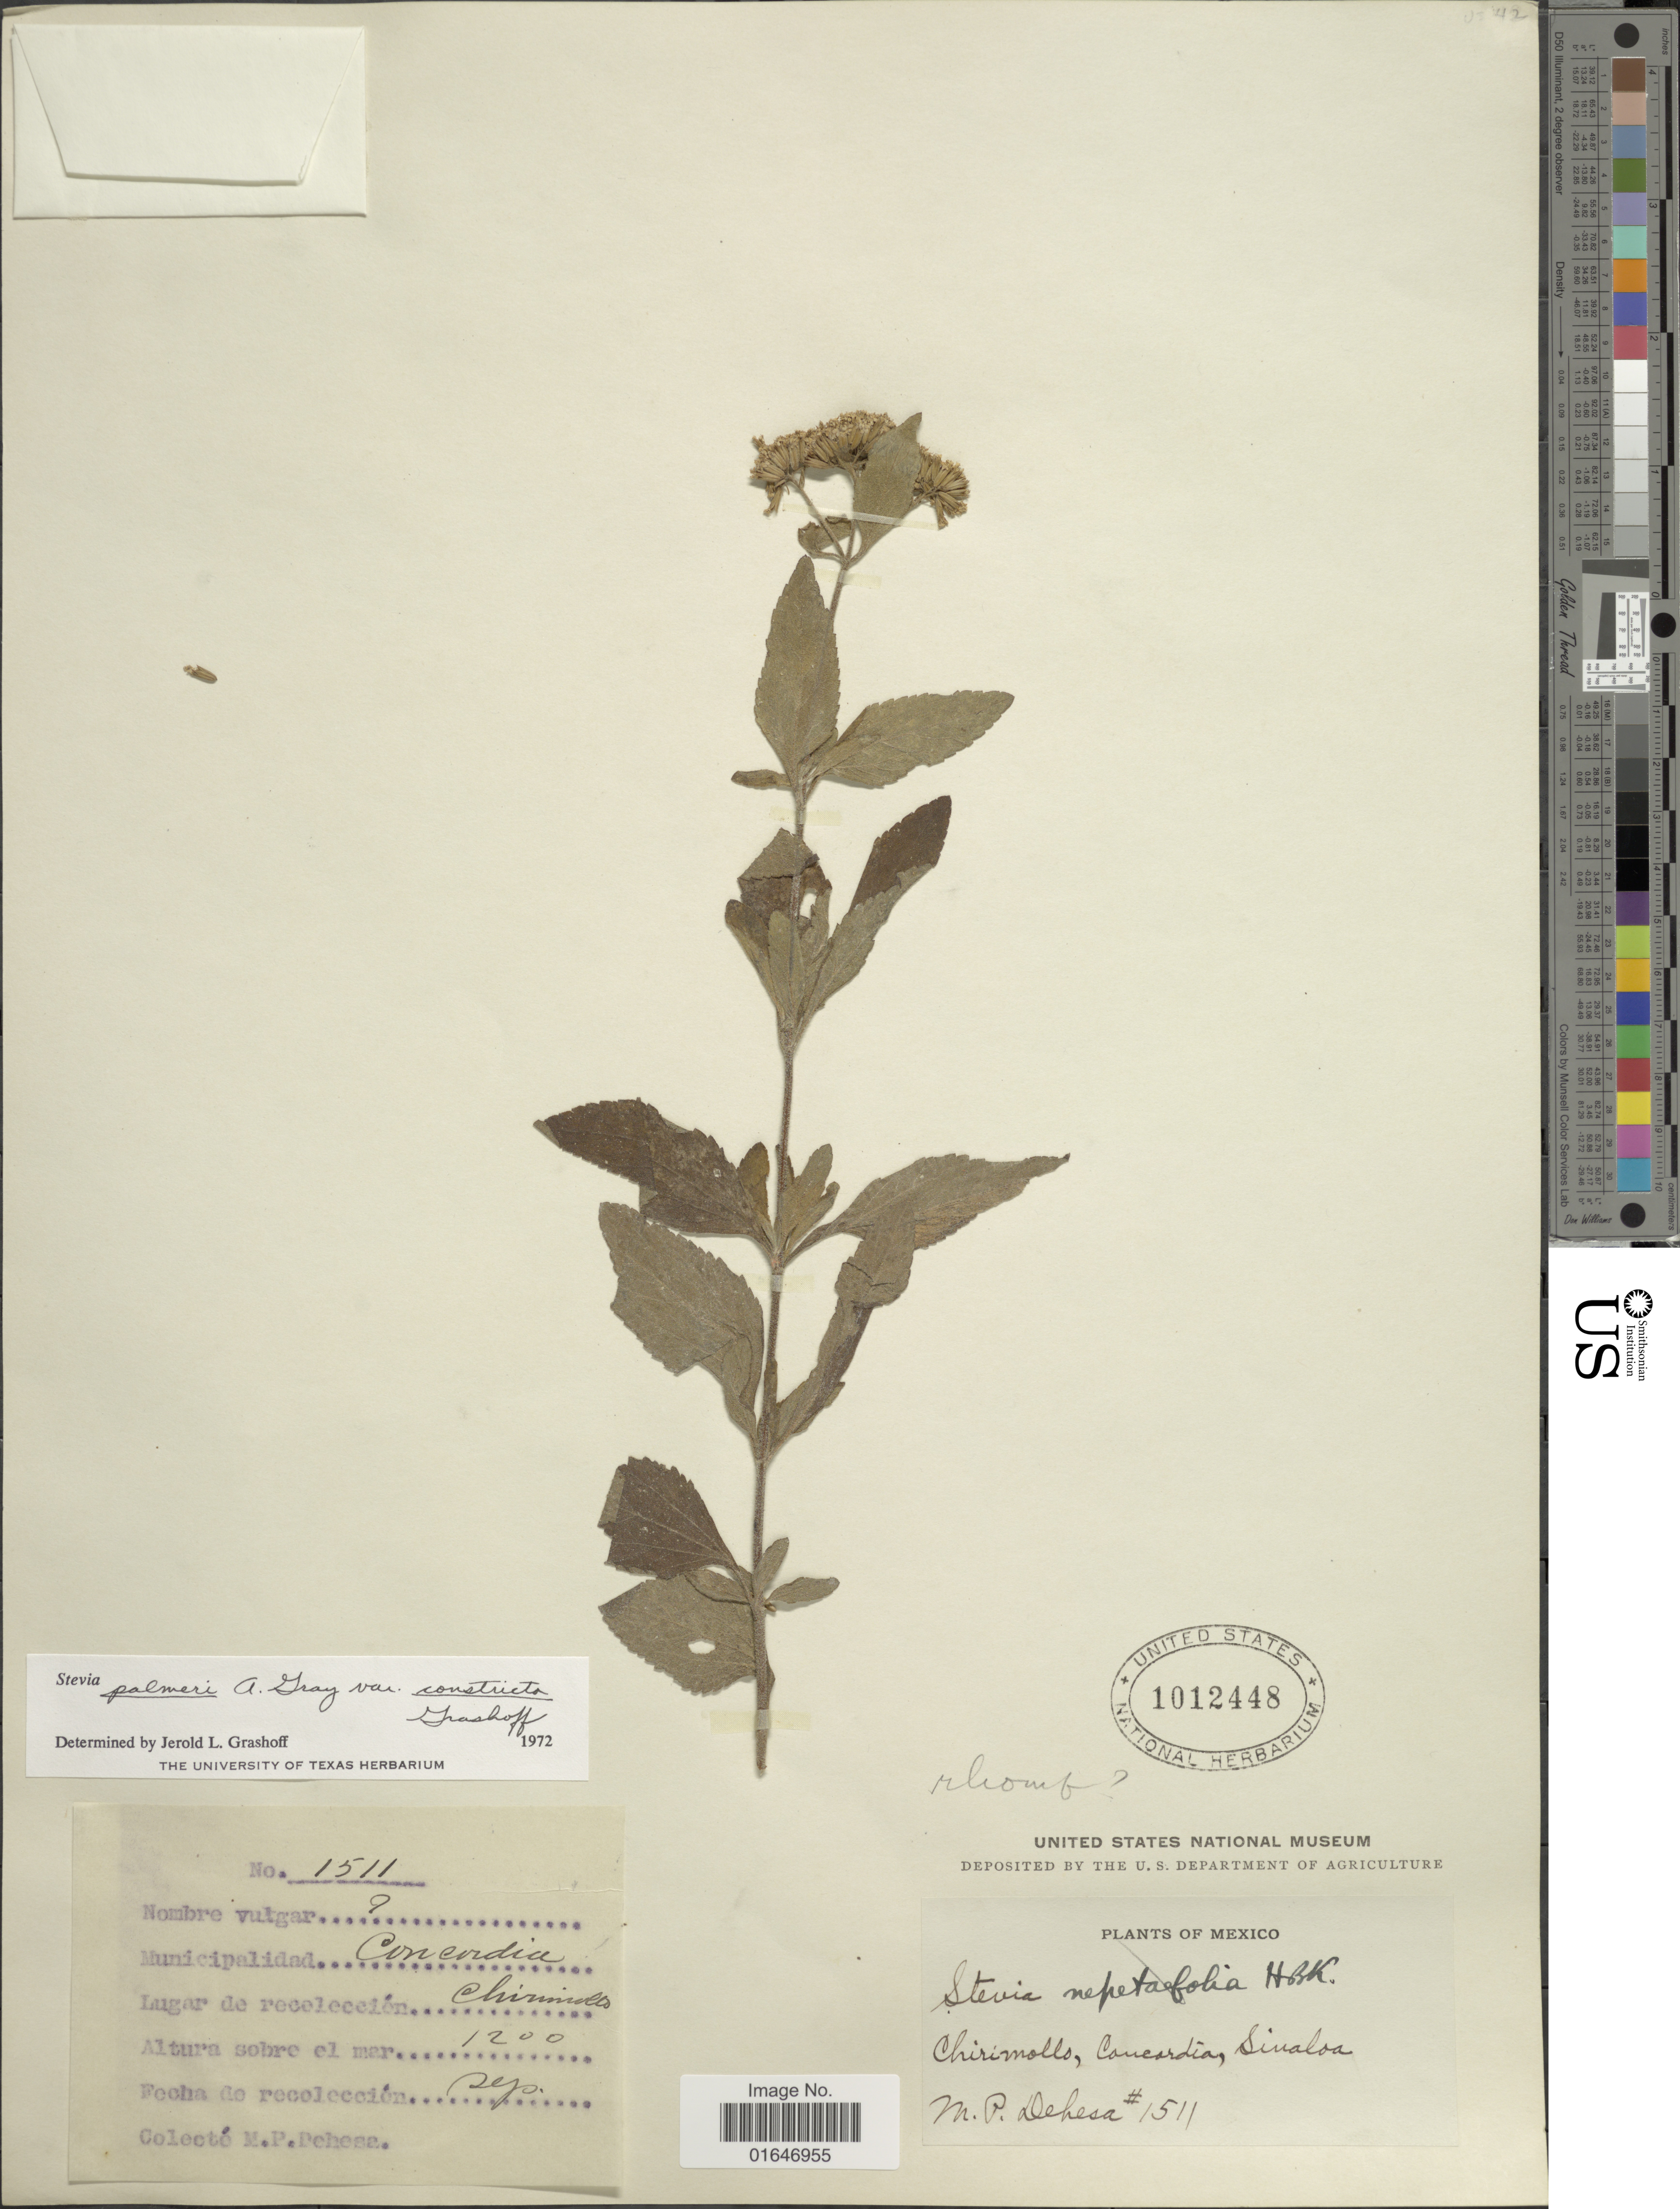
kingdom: Plantae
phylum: Tracheophyta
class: Magnoliopsida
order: Asterales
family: Asteraceae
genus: Stevia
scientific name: Stevia palmeri var. constricta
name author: Grashoff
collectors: M. Dehesa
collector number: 1511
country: Mexico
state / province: Sinaloa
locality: Chirimolls, Municipalidad Concordia. [interpreted]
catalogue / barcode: US 1012448